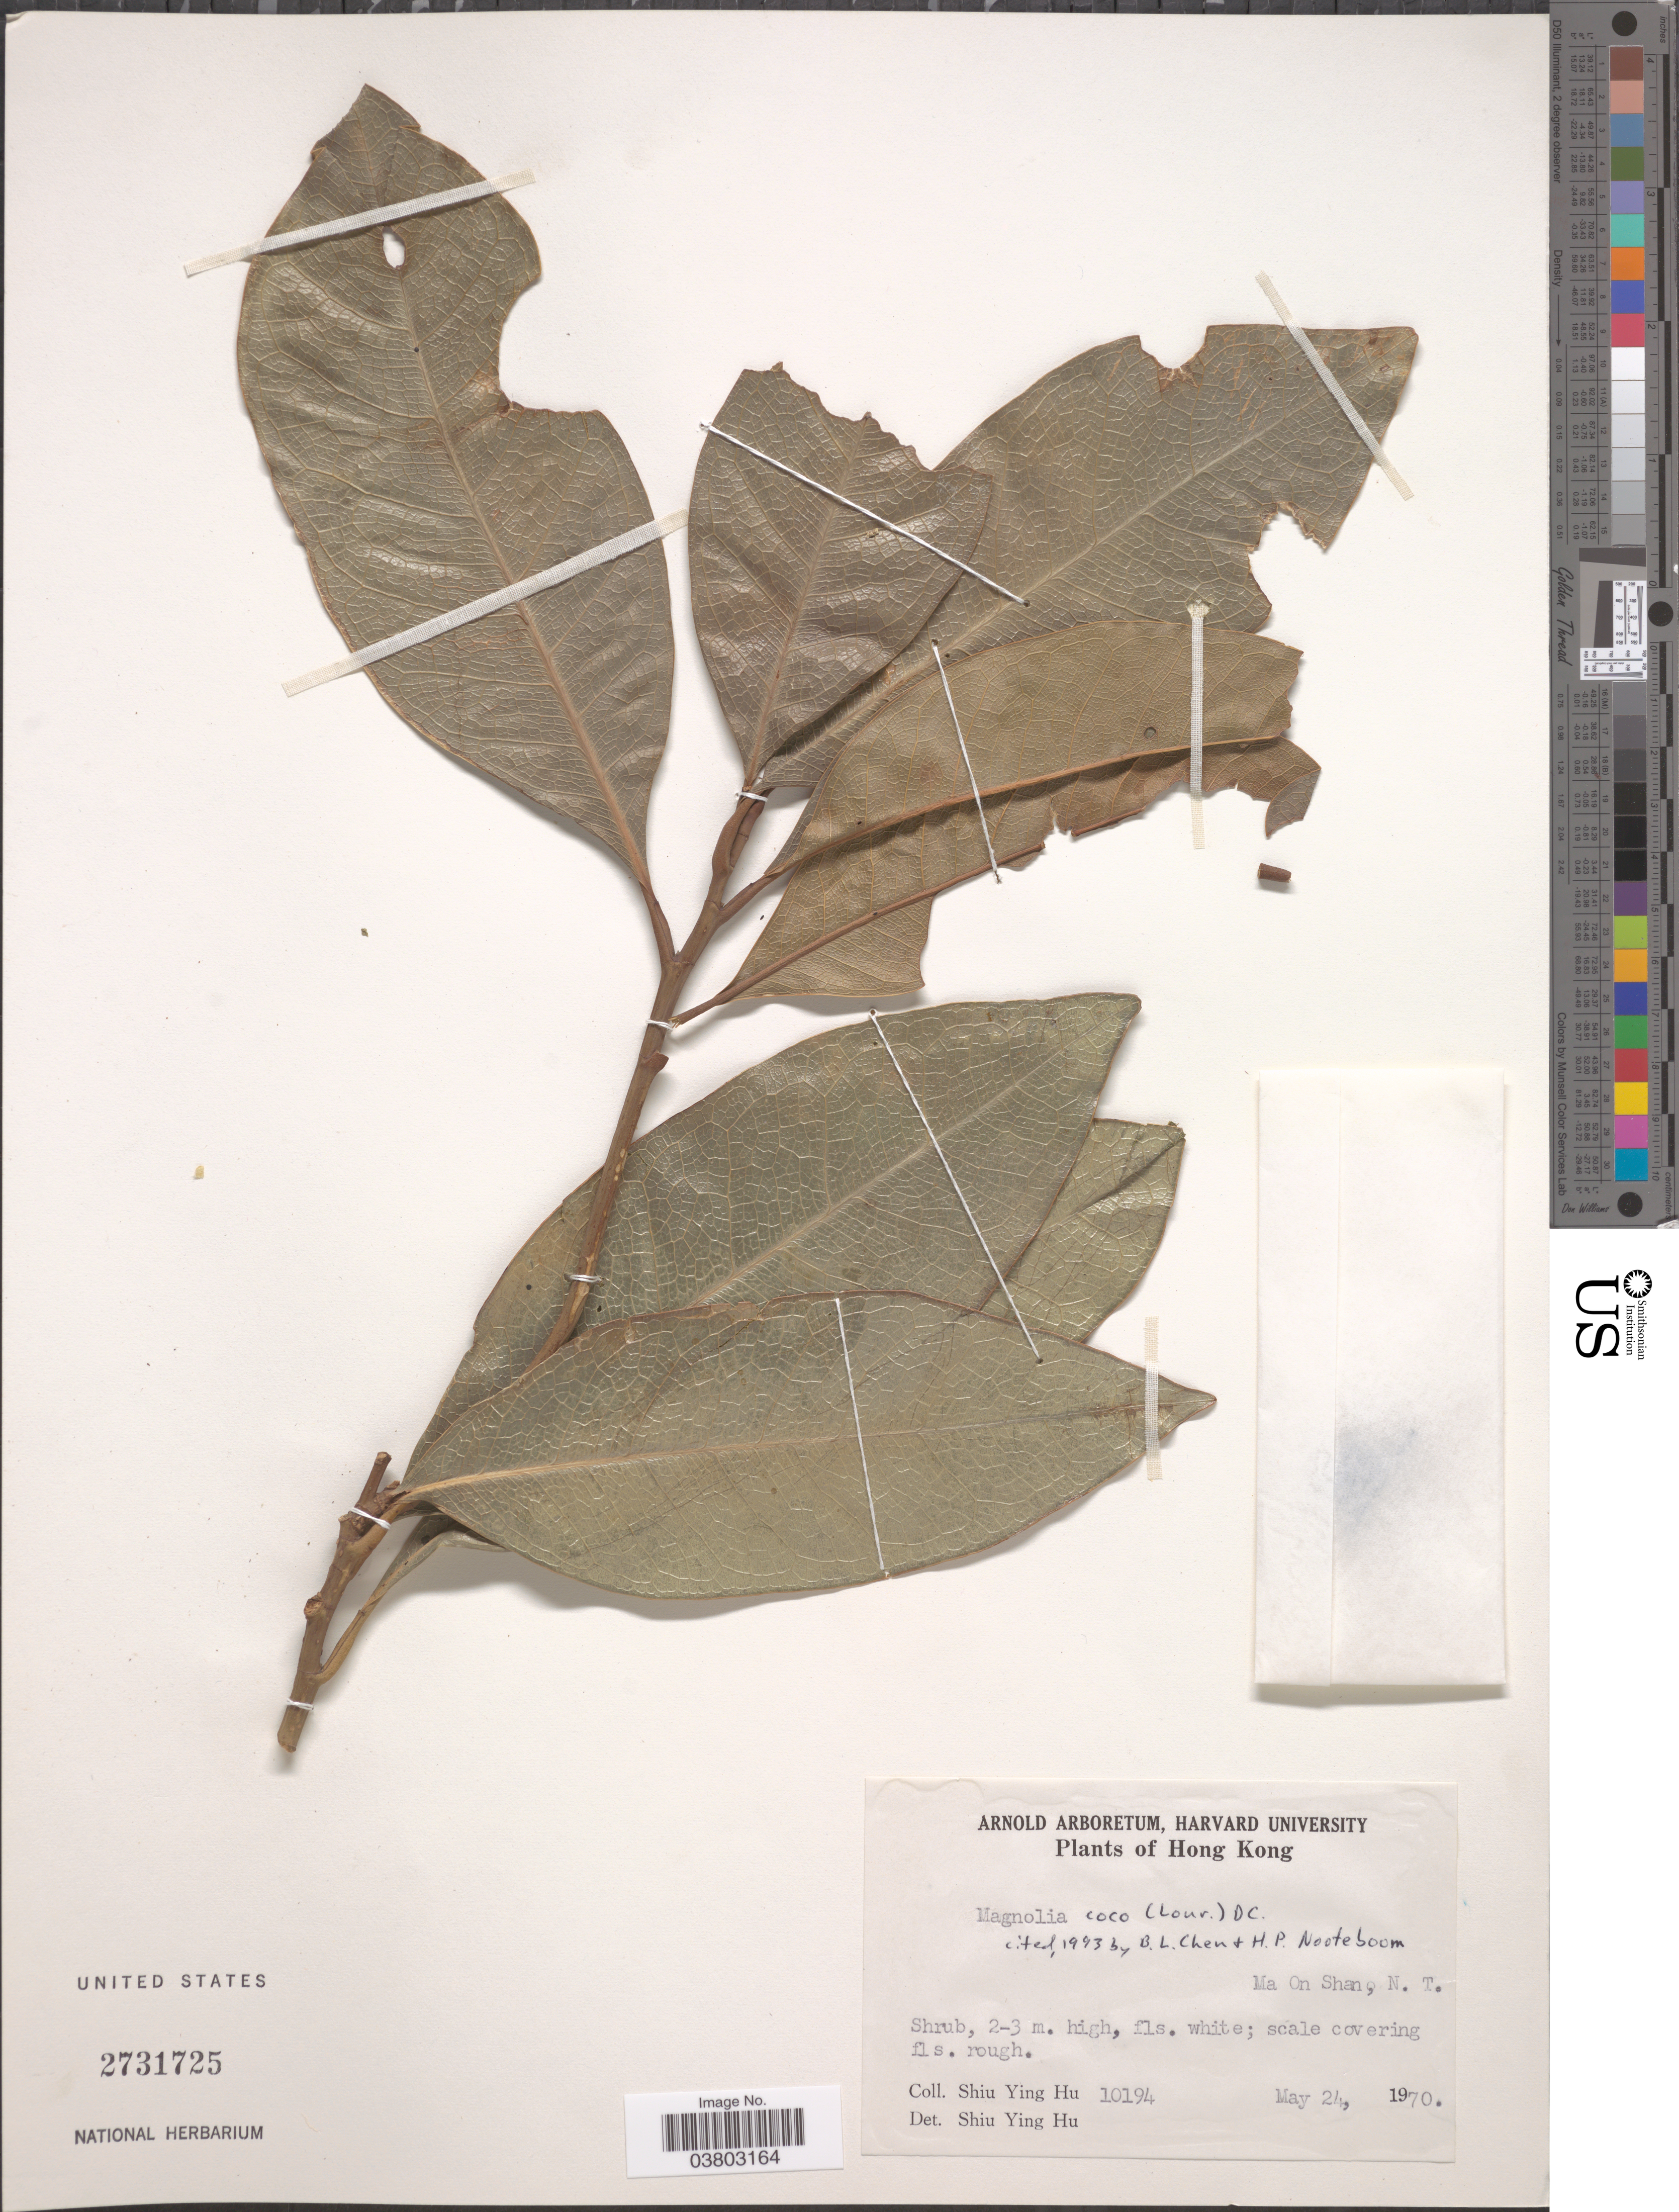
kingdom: Plantae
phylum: Tracheophyta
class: Magnoliopsida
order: Magnoliales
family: Magnoliaceae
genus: Magnolia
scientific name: Magnolia coco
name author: (Lour.) DC.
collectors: S. Y. Hu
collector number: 10194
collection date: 1970-05-24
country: China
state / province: Hong Kong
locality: Ma On Shan, N. T.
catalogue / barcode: US 2731725